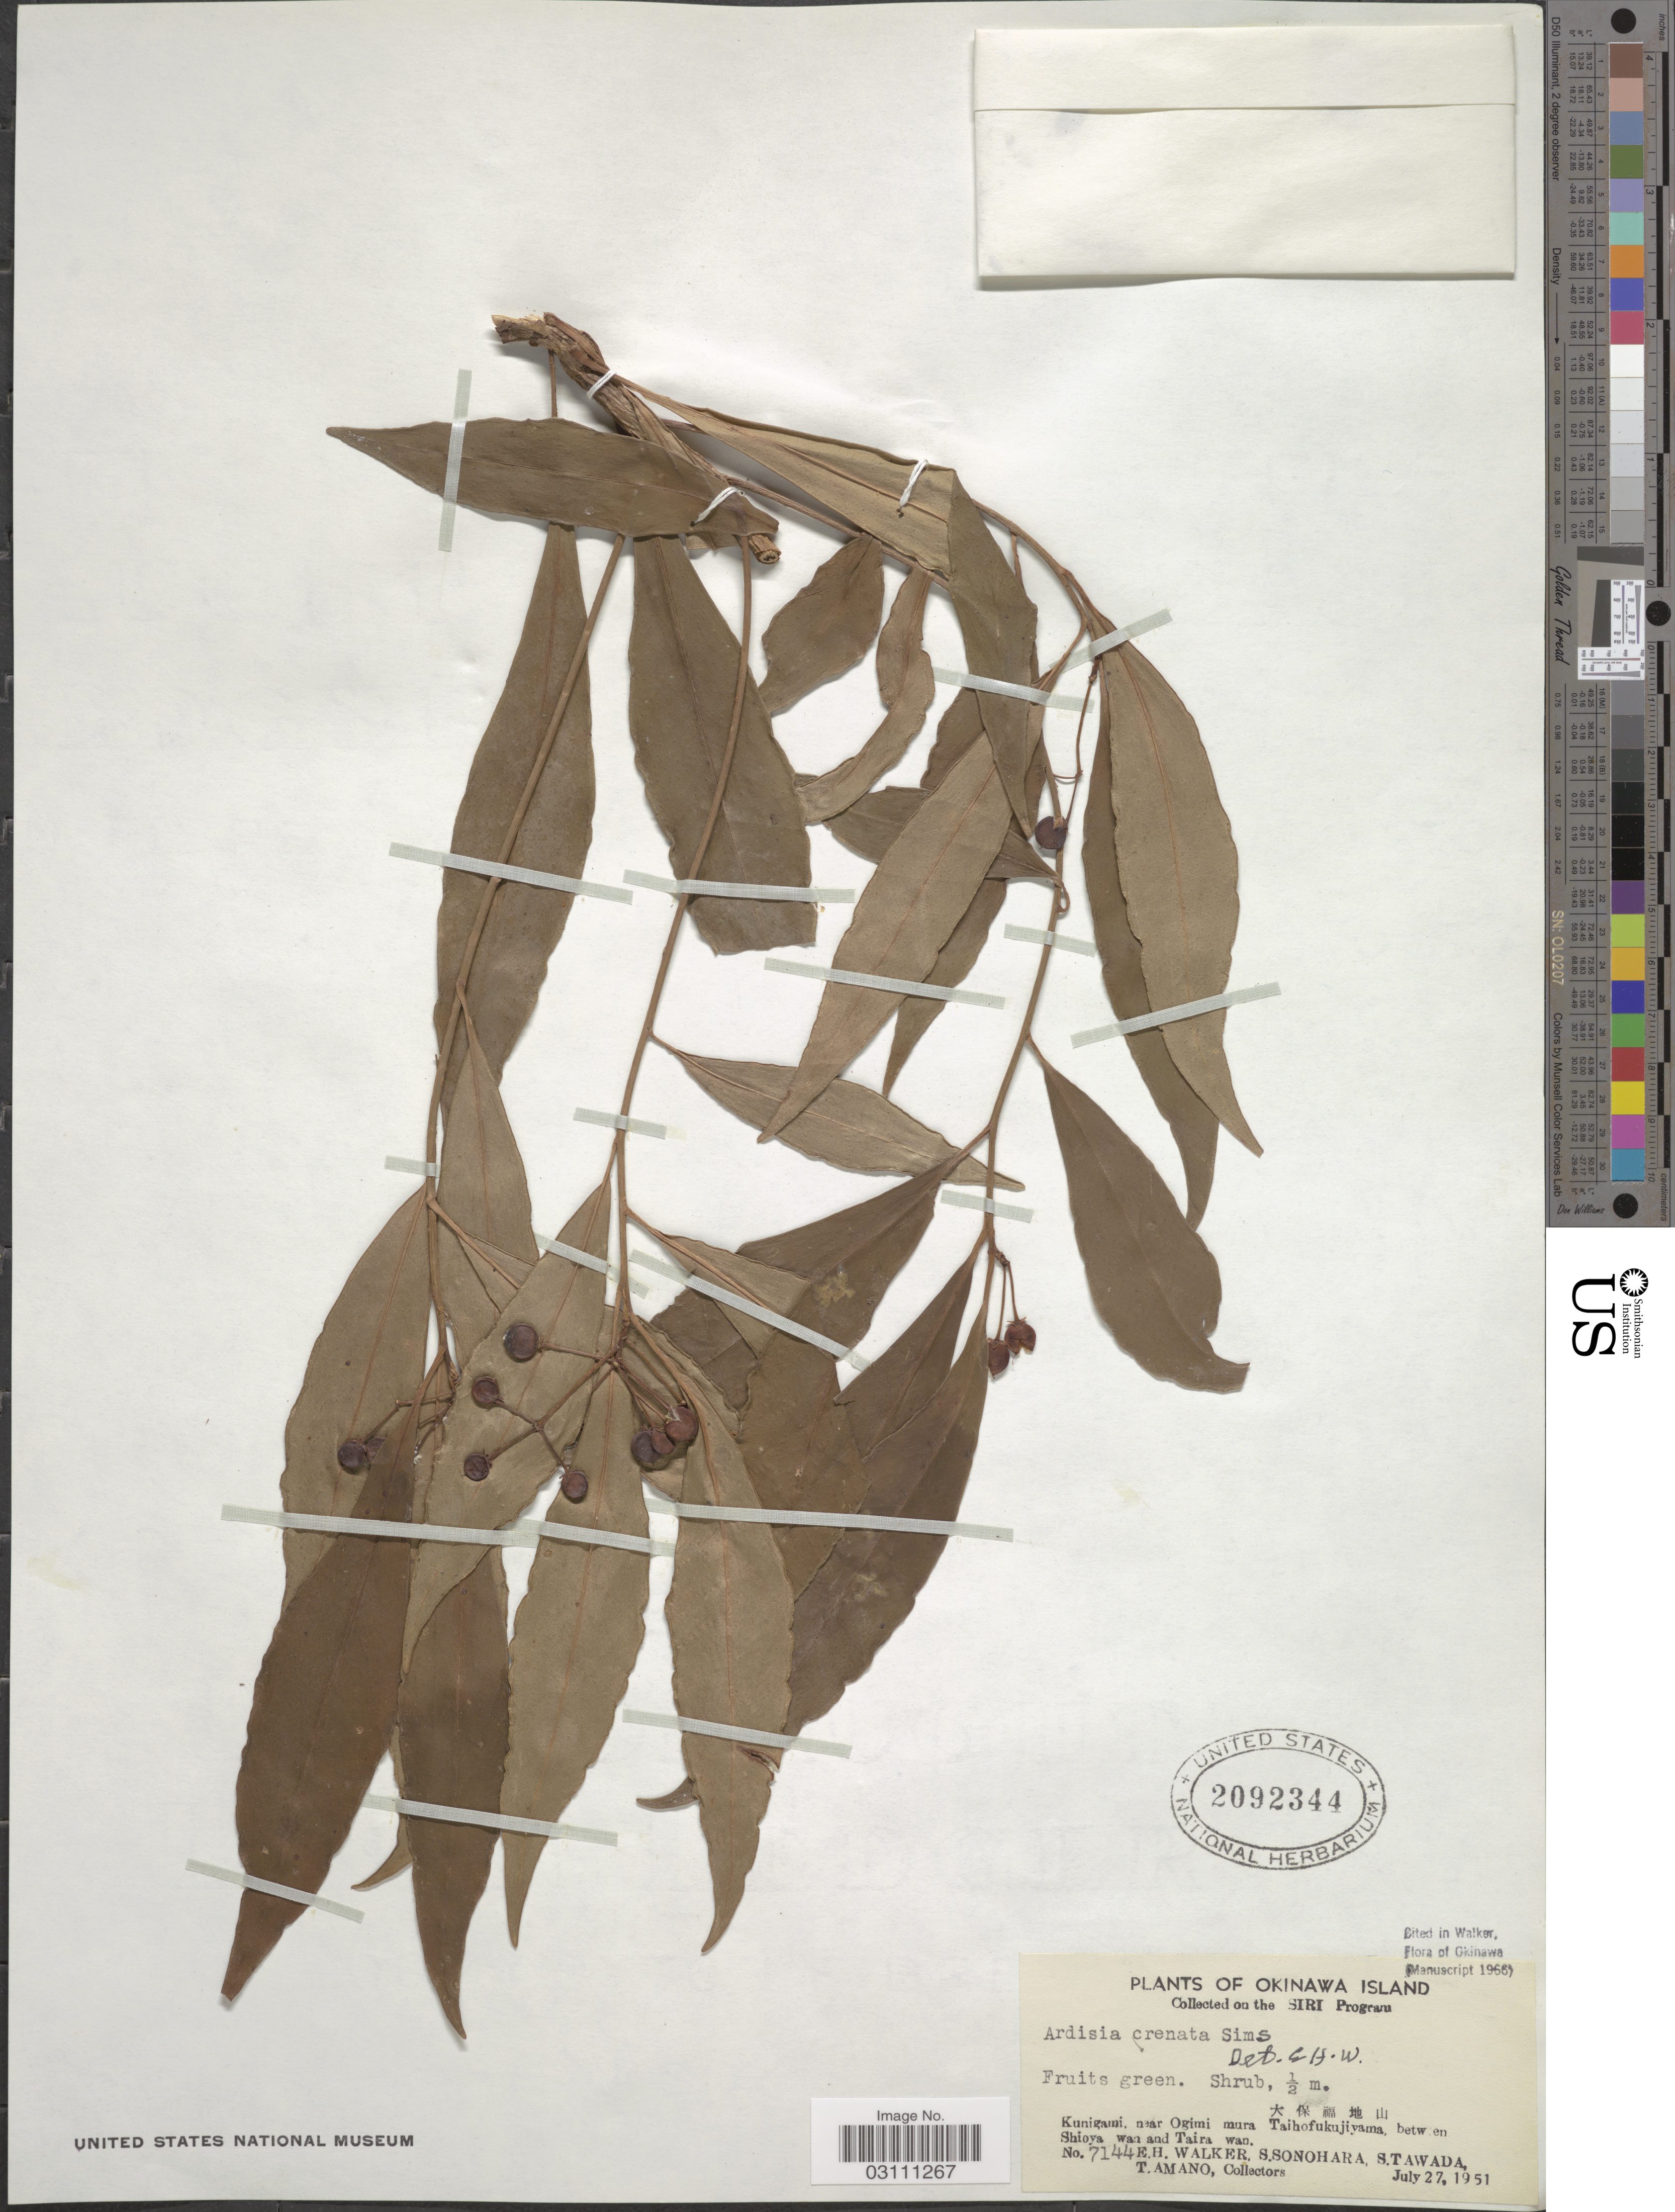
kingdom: Plantae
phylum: Tracheophyta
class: Magnoliopsida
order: Ericales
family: Primulaceae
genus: Ardisia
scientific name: Ardisia crenata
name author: Sims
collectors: E. H. Walker, S. Sonohara, S. Tawada & T. Amano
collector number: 7144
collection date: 1951-07-27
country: Japan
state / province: Okinawa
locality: Kunigami, near Ogimi mura Taihofukujiyama, between Shioya wan and Taira wan.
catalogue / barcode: US 2092344